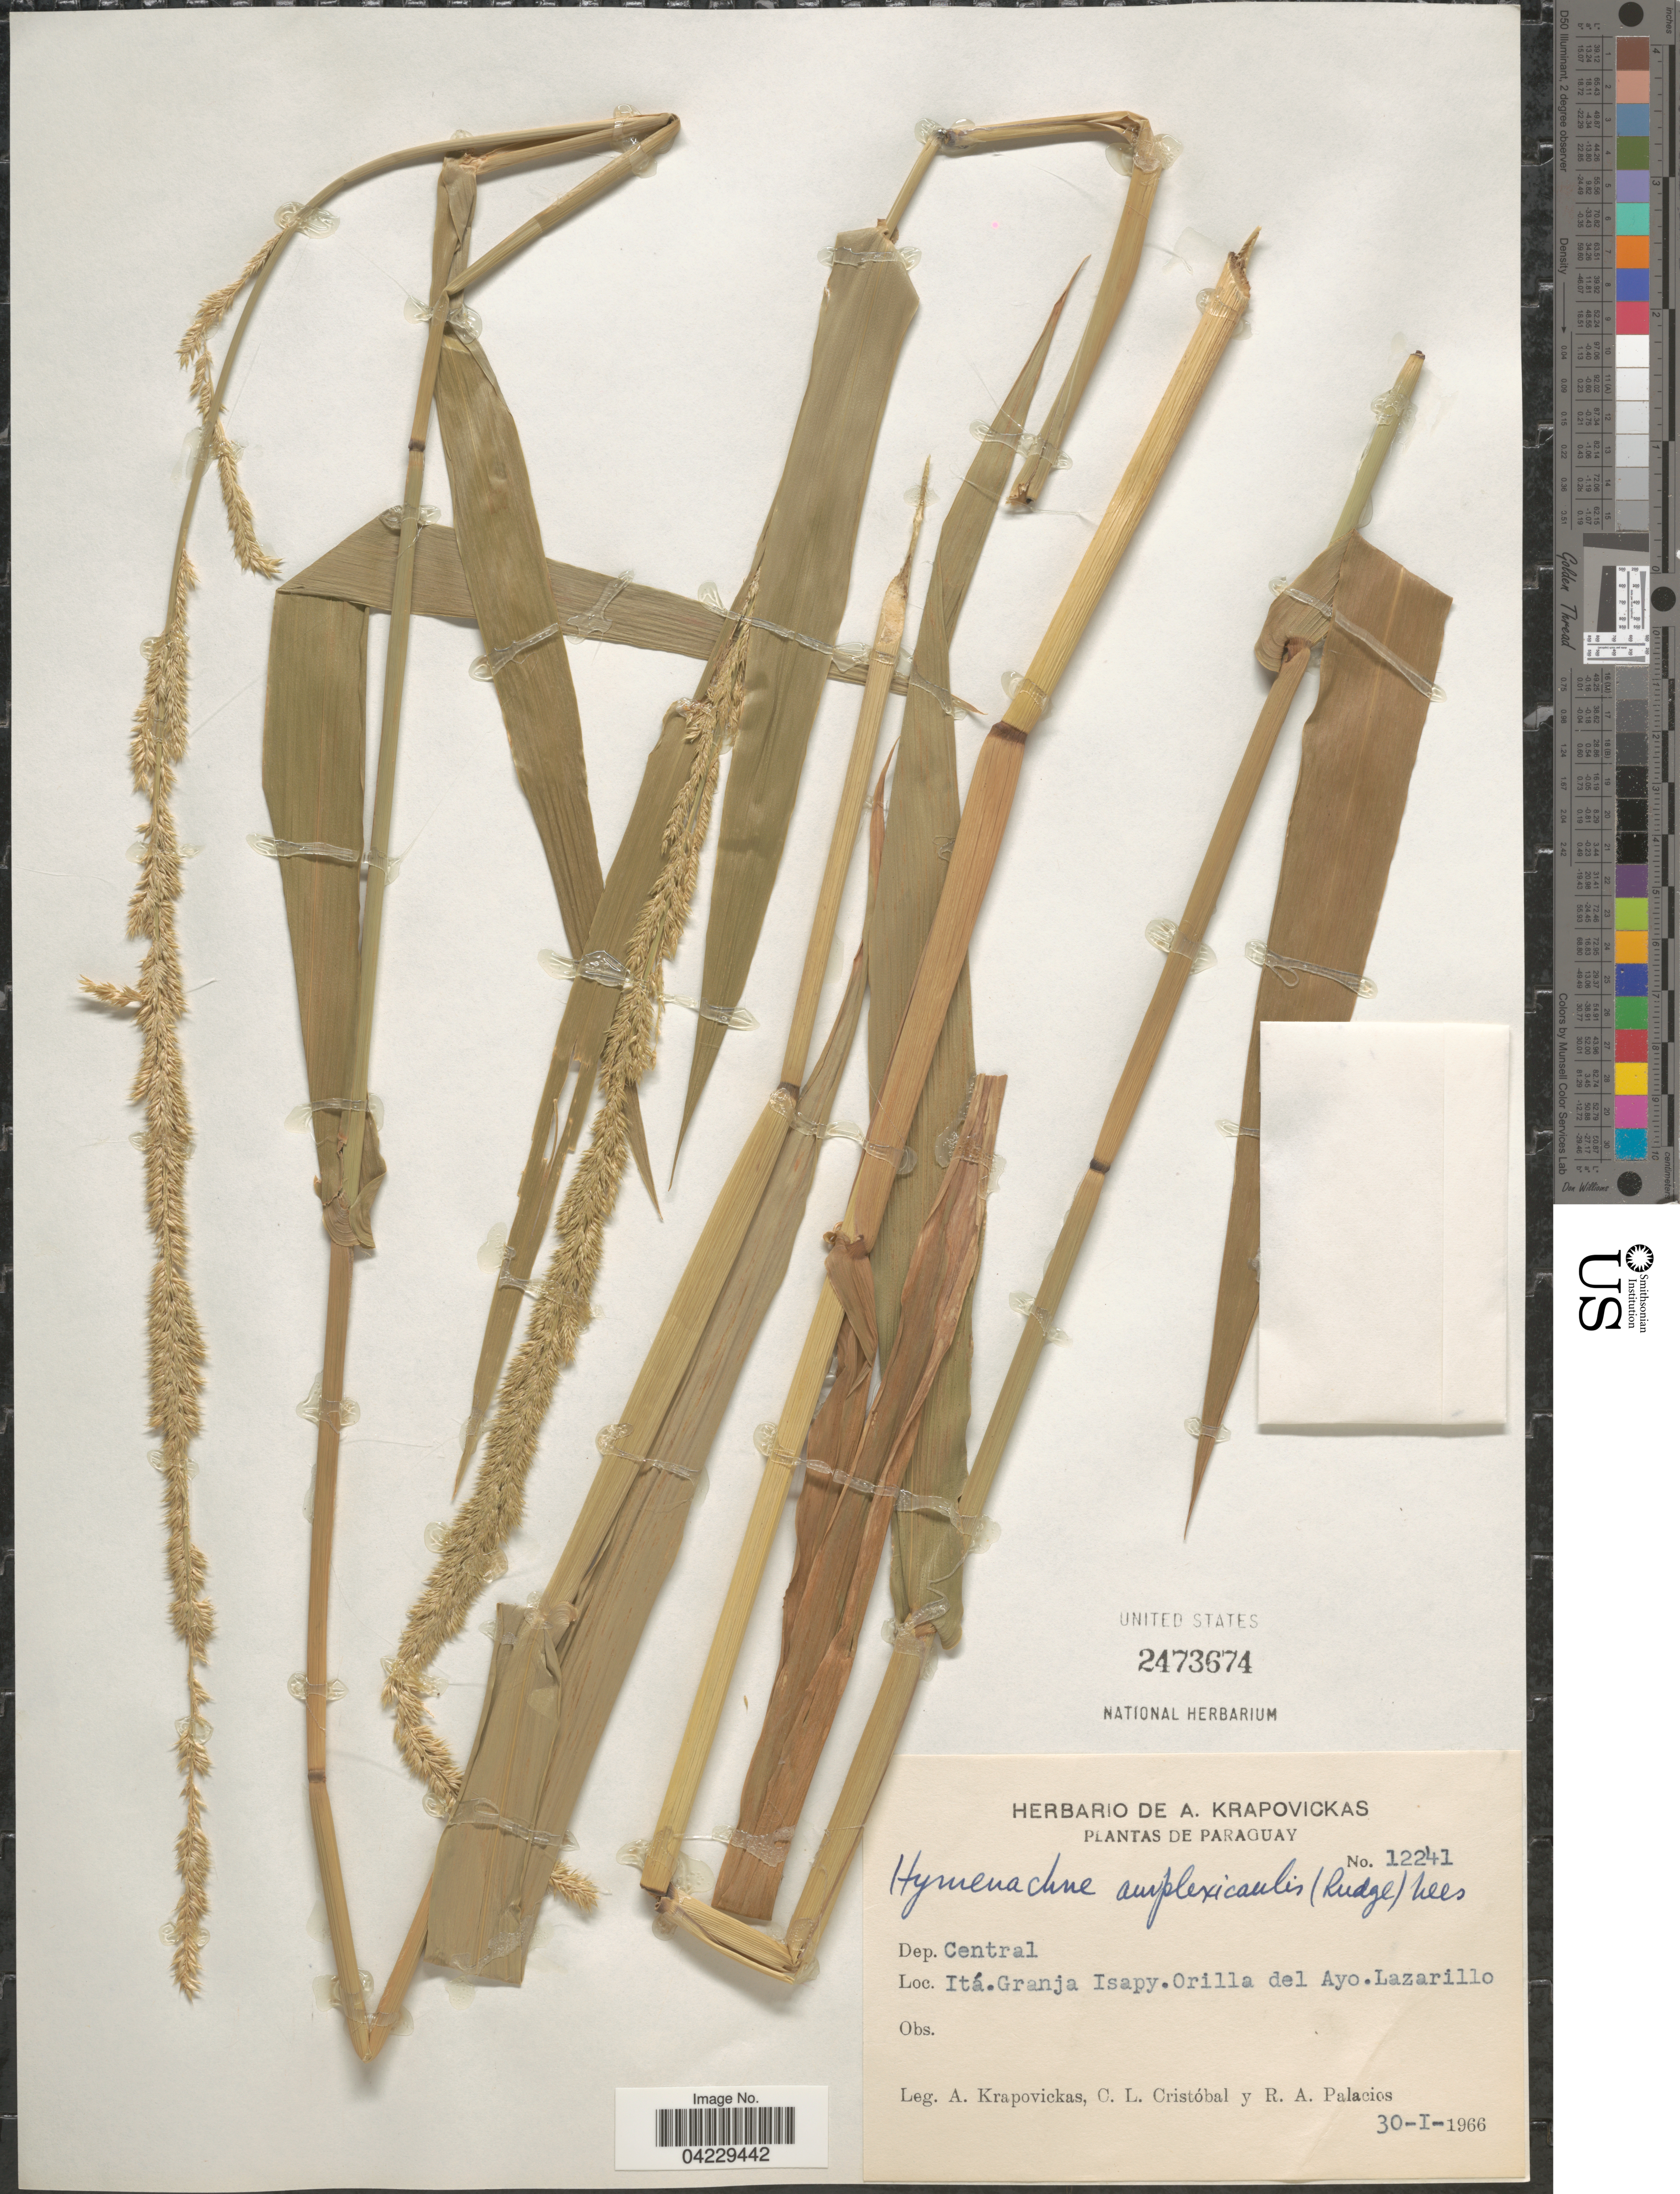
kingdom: Plantae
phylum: Tracheophyta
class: Liliopsida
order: Poales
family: Poaceae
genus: Hymenachne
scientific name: Hymenachne amplexicaulis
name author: (Rudge) Nees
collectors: A. Krapovickas, C. L. Cristóbal & R. Palacios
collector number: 12241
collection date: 1966-01-30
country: Paraguay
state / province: Central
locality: Dep. Central. Itá. Granja Isapy. Orilla del Ayo. Lazarillo.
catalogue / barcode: US 2473674